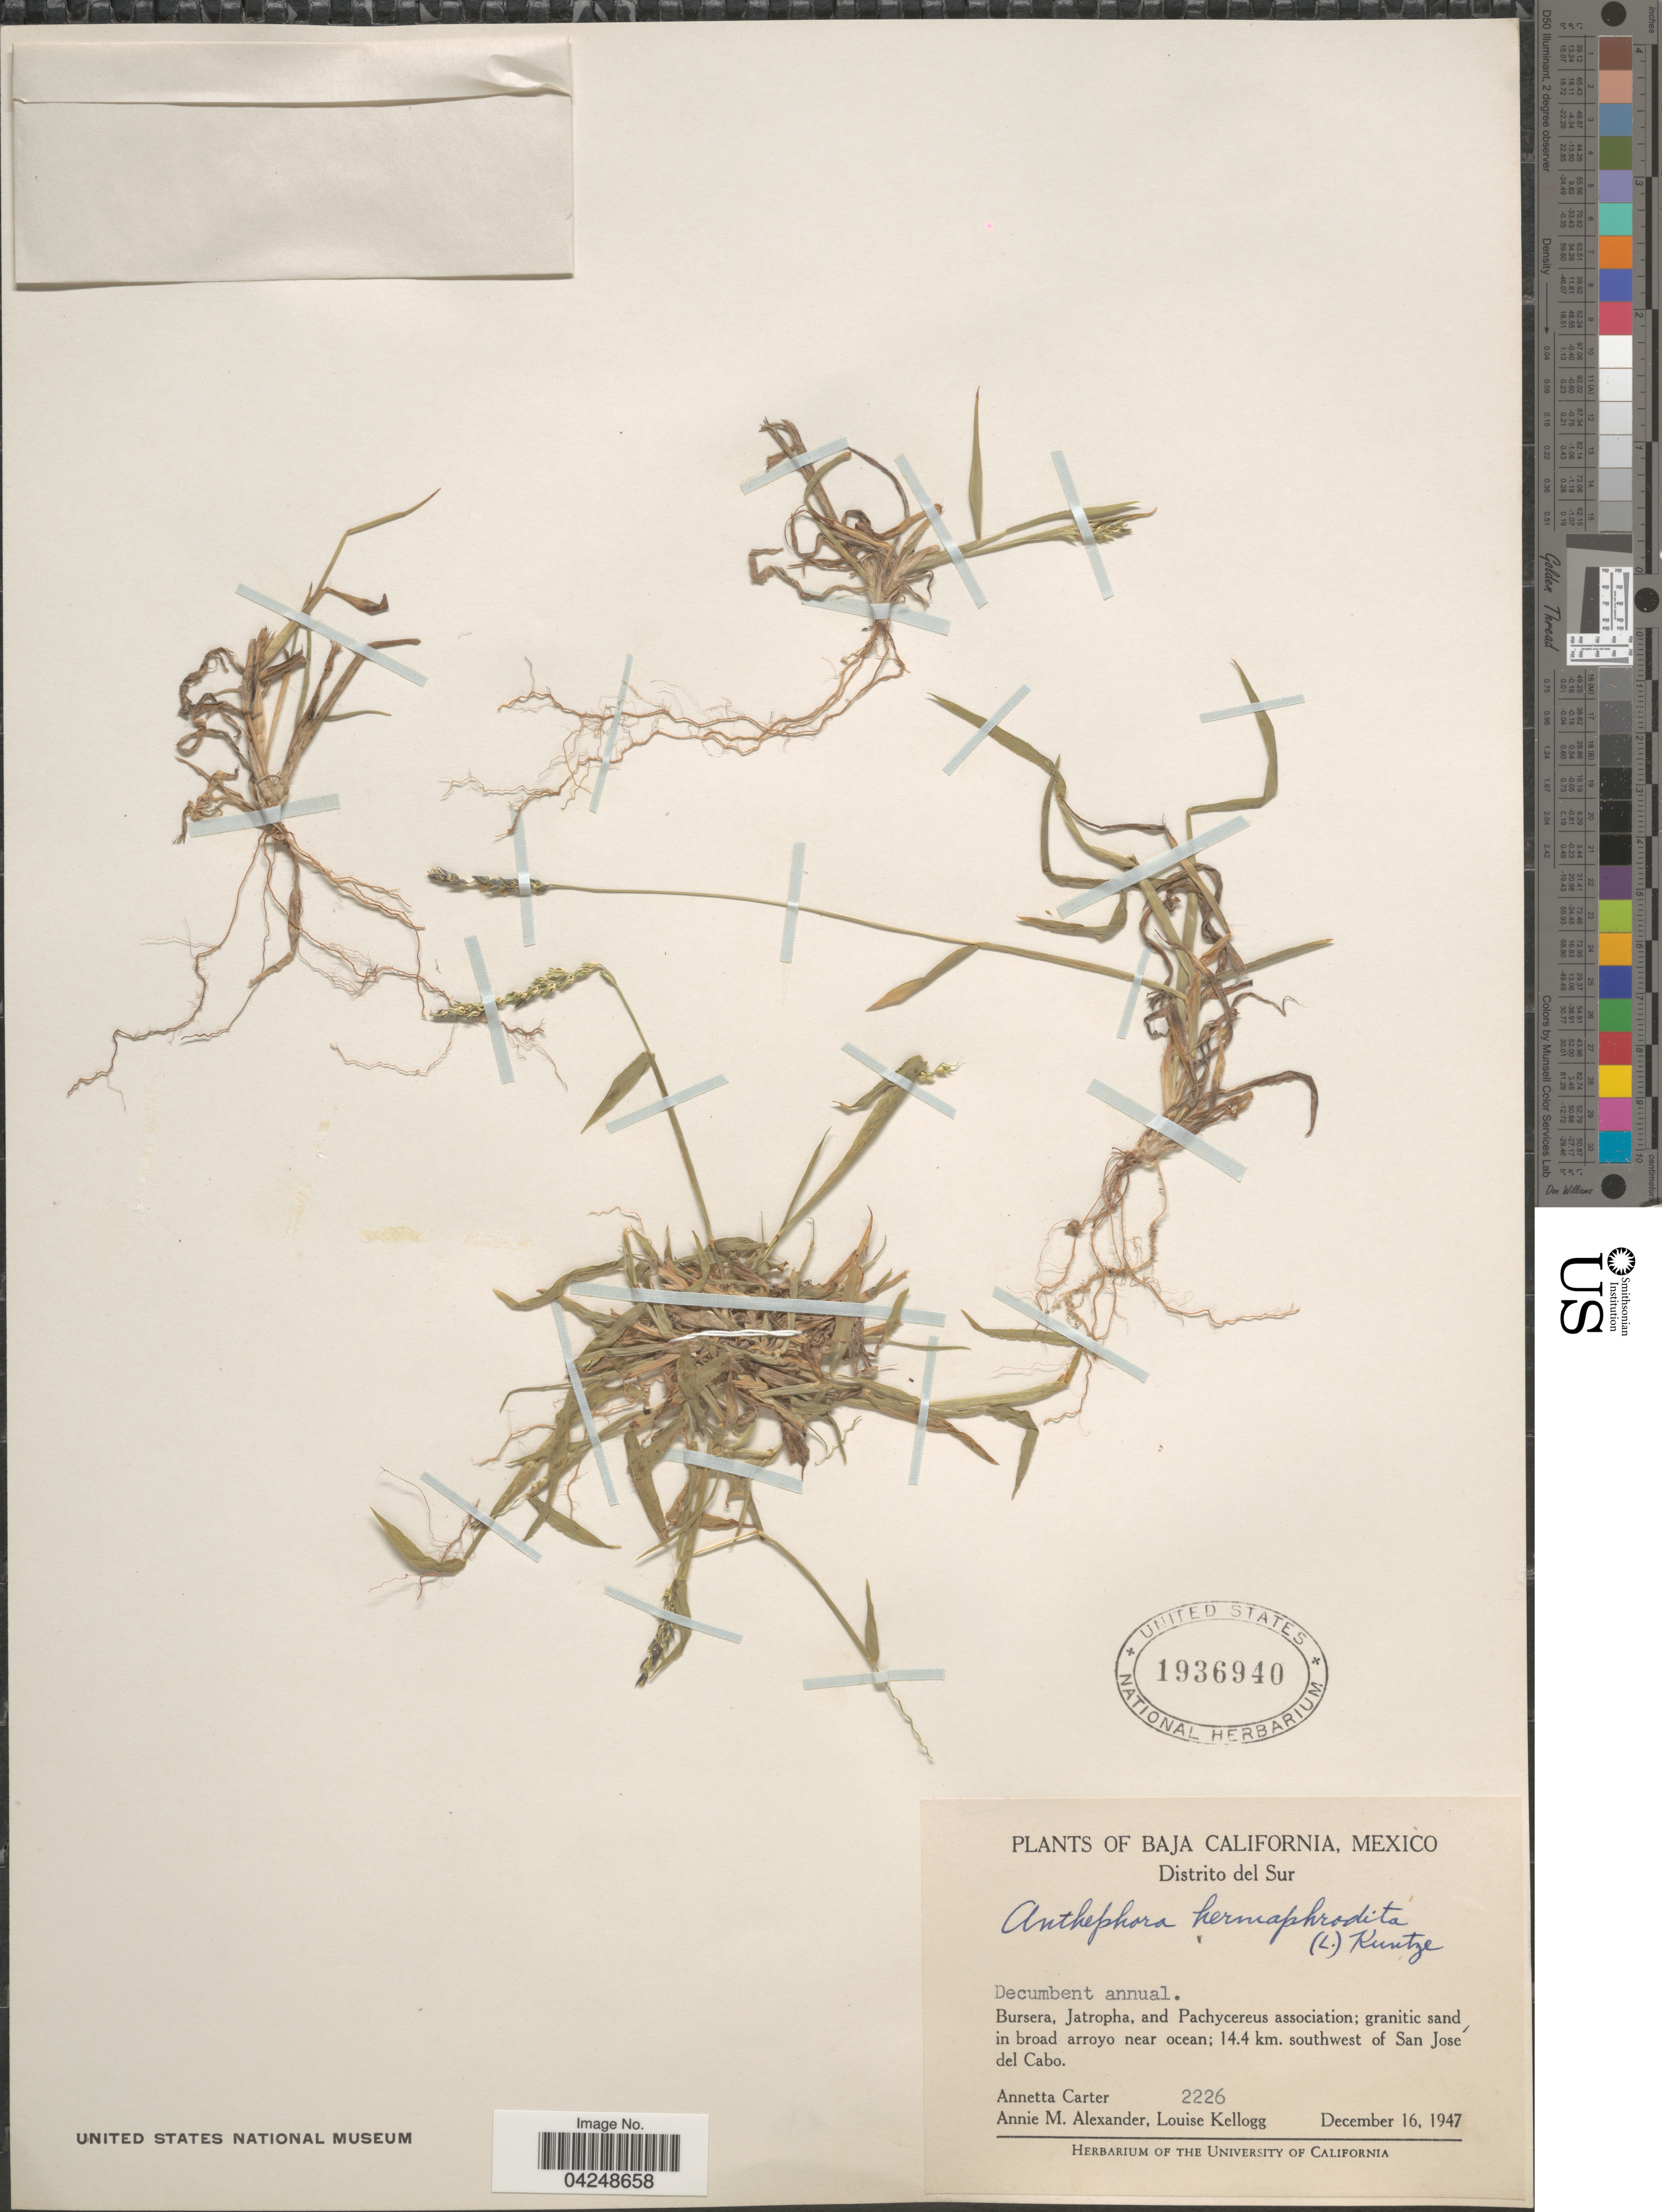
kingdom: Plantae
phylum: Tracheophyta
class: Liliopsida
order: Poales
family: Poaceae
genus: Anthephora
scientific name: Anthephora hermaphrodita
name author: (L.) Kuntze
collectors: A. Carter, A. M. Alexander & L. Kellogg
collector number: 2226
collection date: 1947-12-16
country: Mexico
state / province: Baja California Sur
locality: Distrito del Sur. In broad arroyo near ocean; 14.4 km. southwest of San José del Cabo.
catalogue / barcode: US 1936940